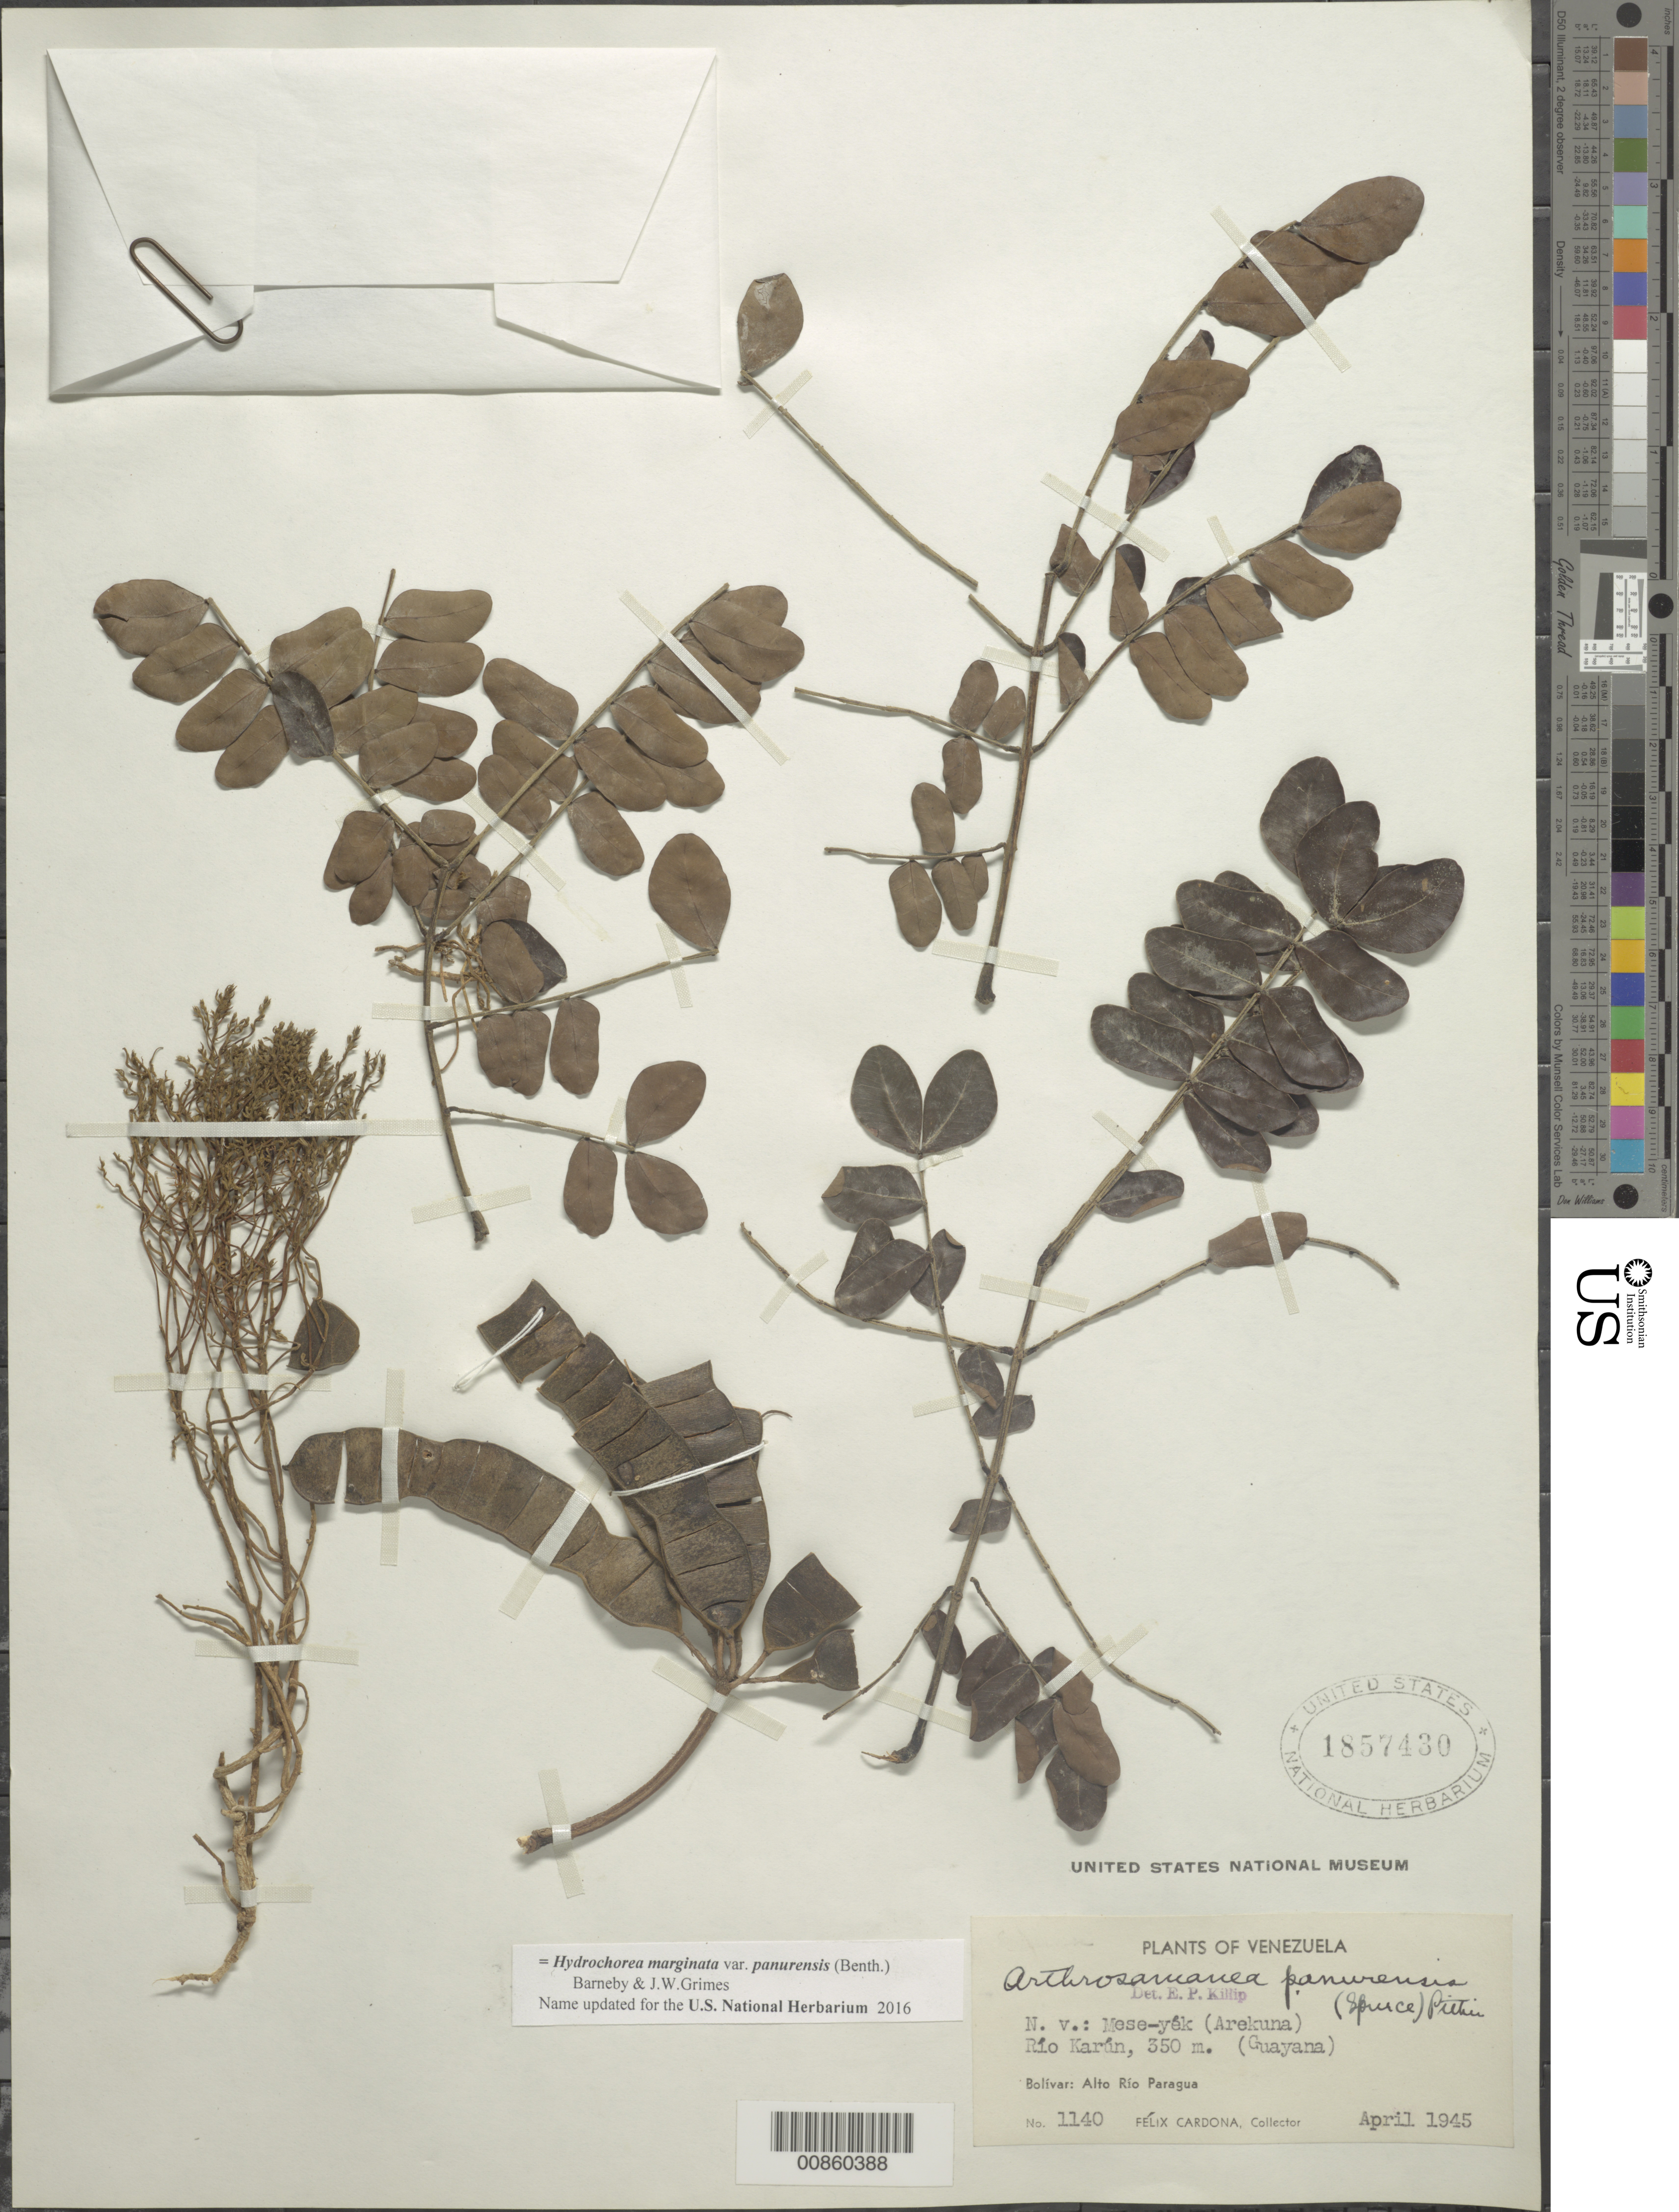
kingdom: Plantae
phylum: Tracheophyta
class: Magnoliopsida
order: Fabales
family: Fabaceae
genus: Hydrochorea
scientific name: Hydrochorea panurensis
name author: (Spruce ex Benth.) M.V.B. Soares et al.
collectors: F. Cardona Puig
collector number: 1140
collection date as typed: Apr-45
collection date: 1945-04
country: Venezuela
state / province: Bolívar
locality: Alto Río Paragua, Río Karún (Guayana)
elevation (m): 350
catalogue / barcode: US 1857430